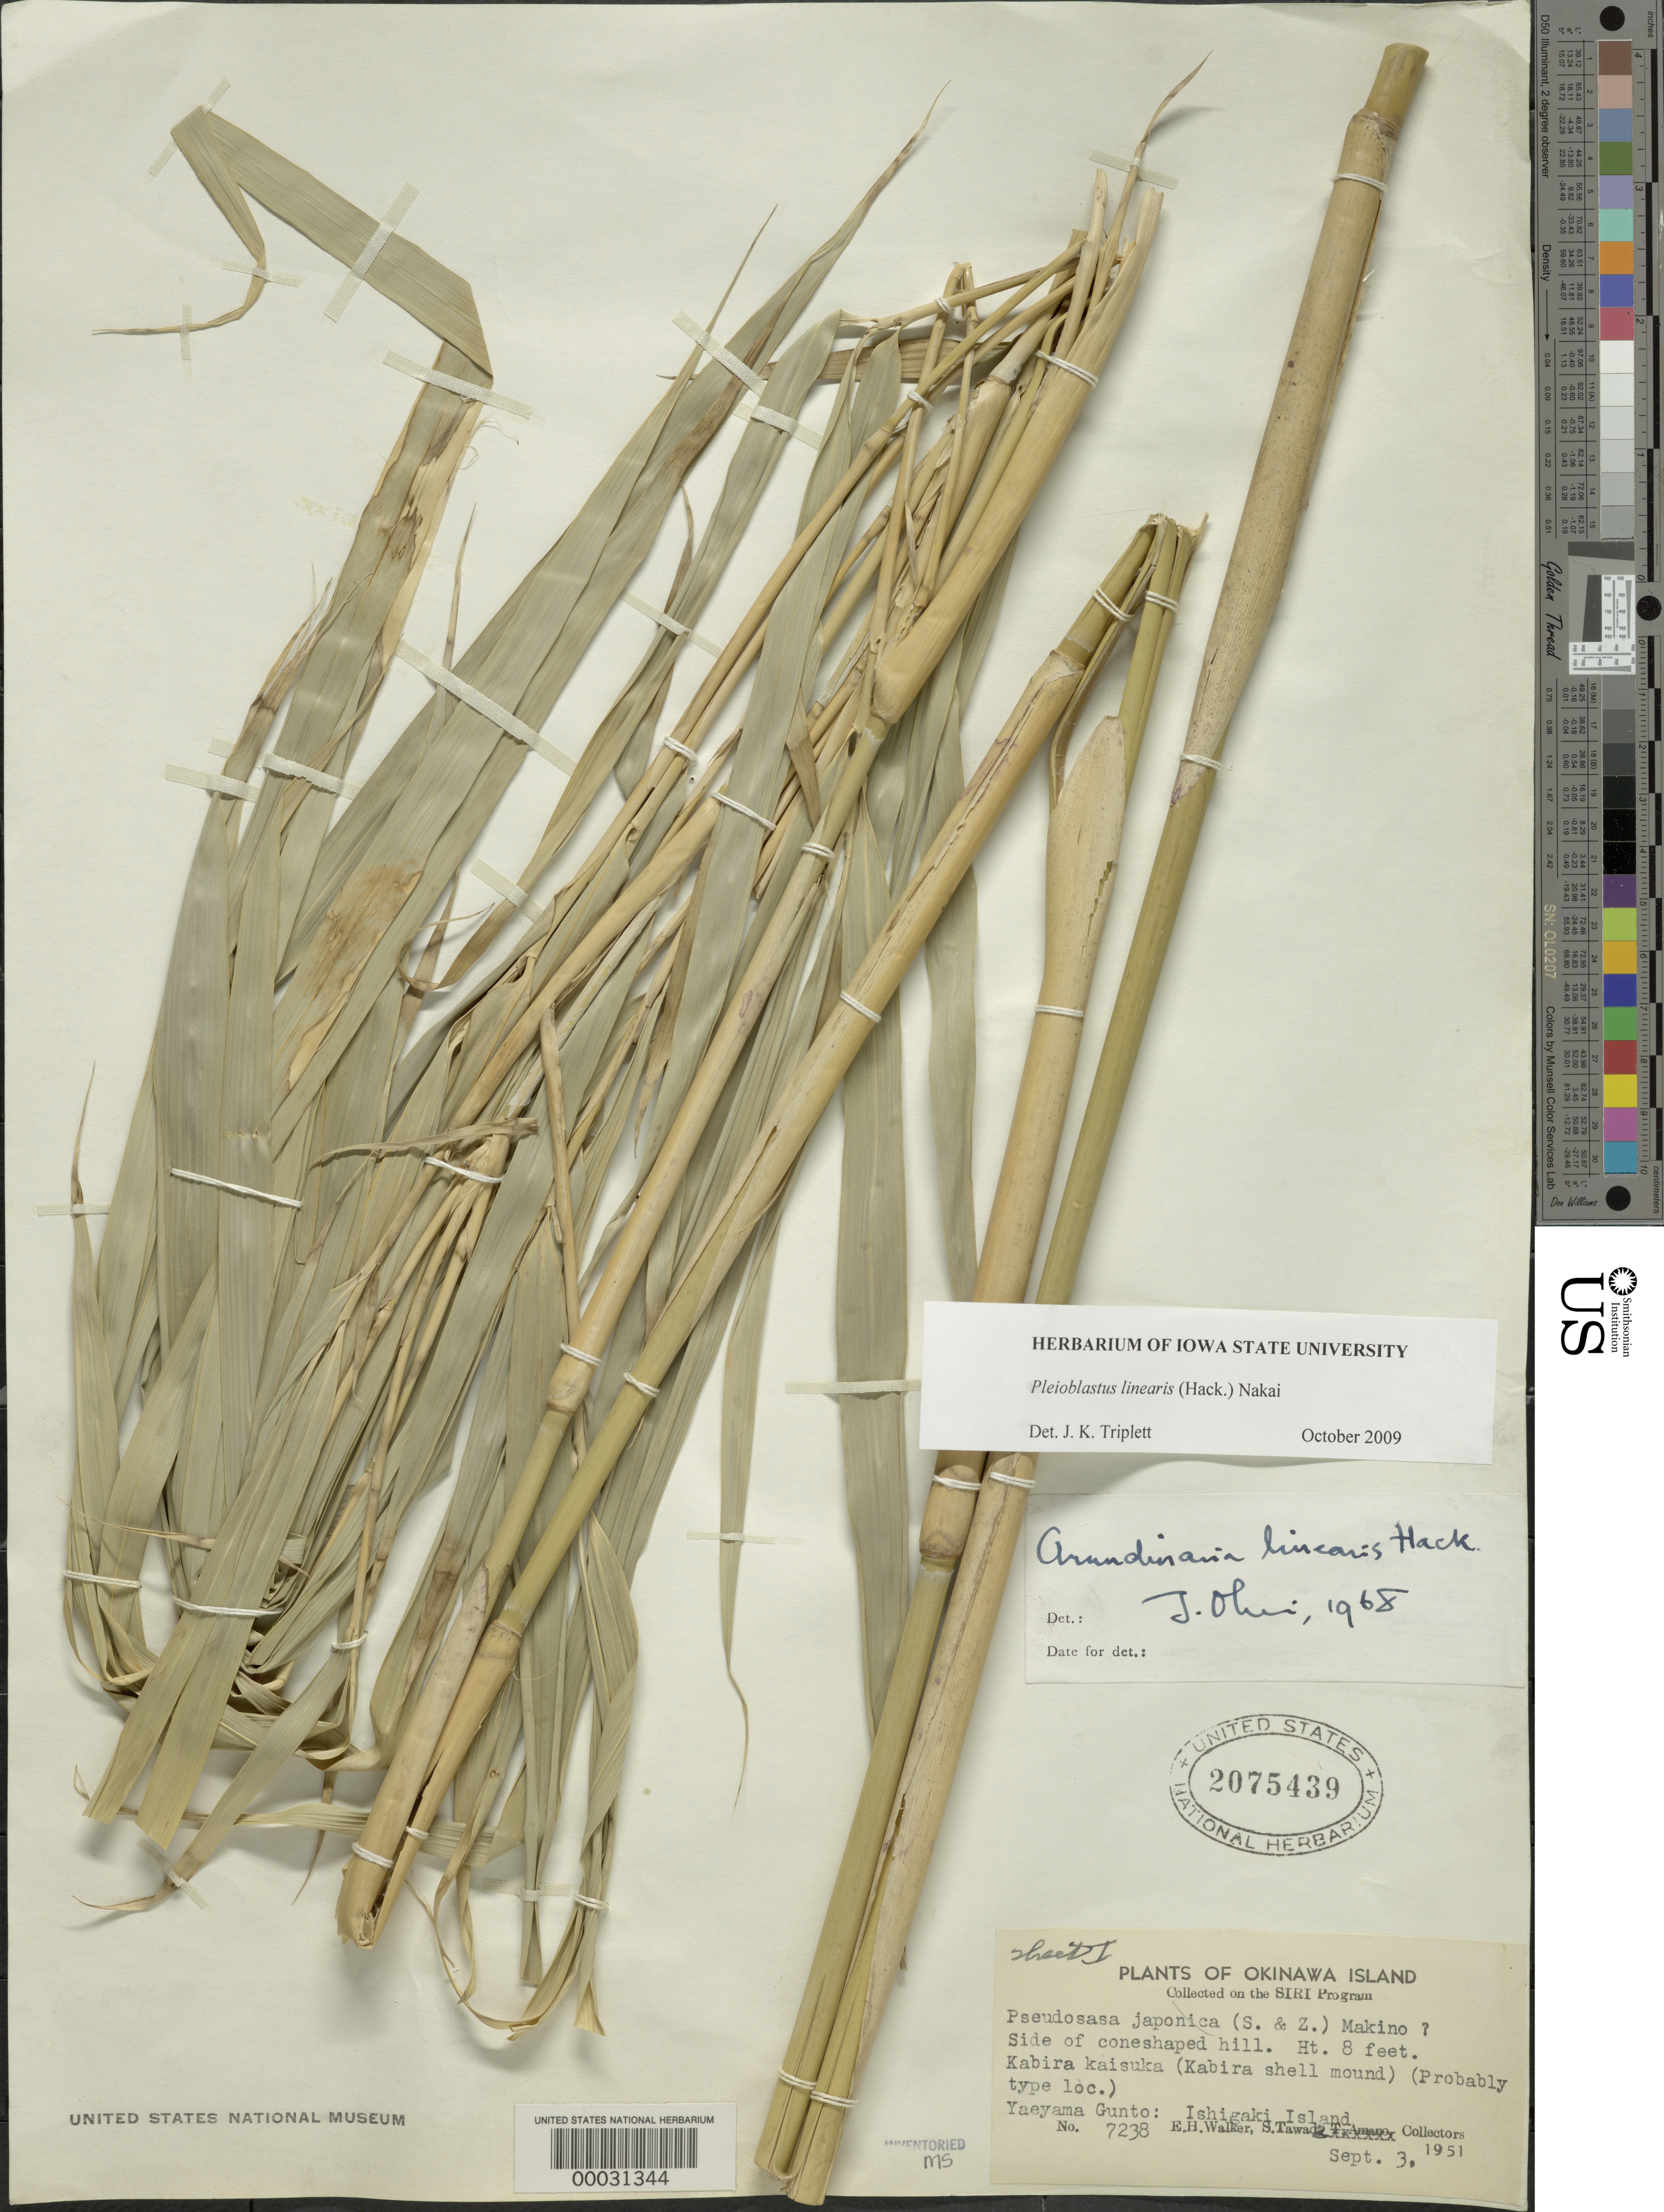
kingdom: Plantae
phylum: Tracheophyta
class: Liliopsida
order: Poales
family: Poaceae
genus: Pleioblastus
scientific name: Pleioblastus linearis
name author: (Hack.) Nakai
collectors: E. H. Walker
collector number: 7238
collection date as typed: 03 Sep 1951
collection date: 1951-09-03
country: Japan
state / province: Okinawa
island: Ishigaki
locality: Ishigaki island, yaeyama gunto [Sakishima Is.]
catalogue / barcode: US 2075439